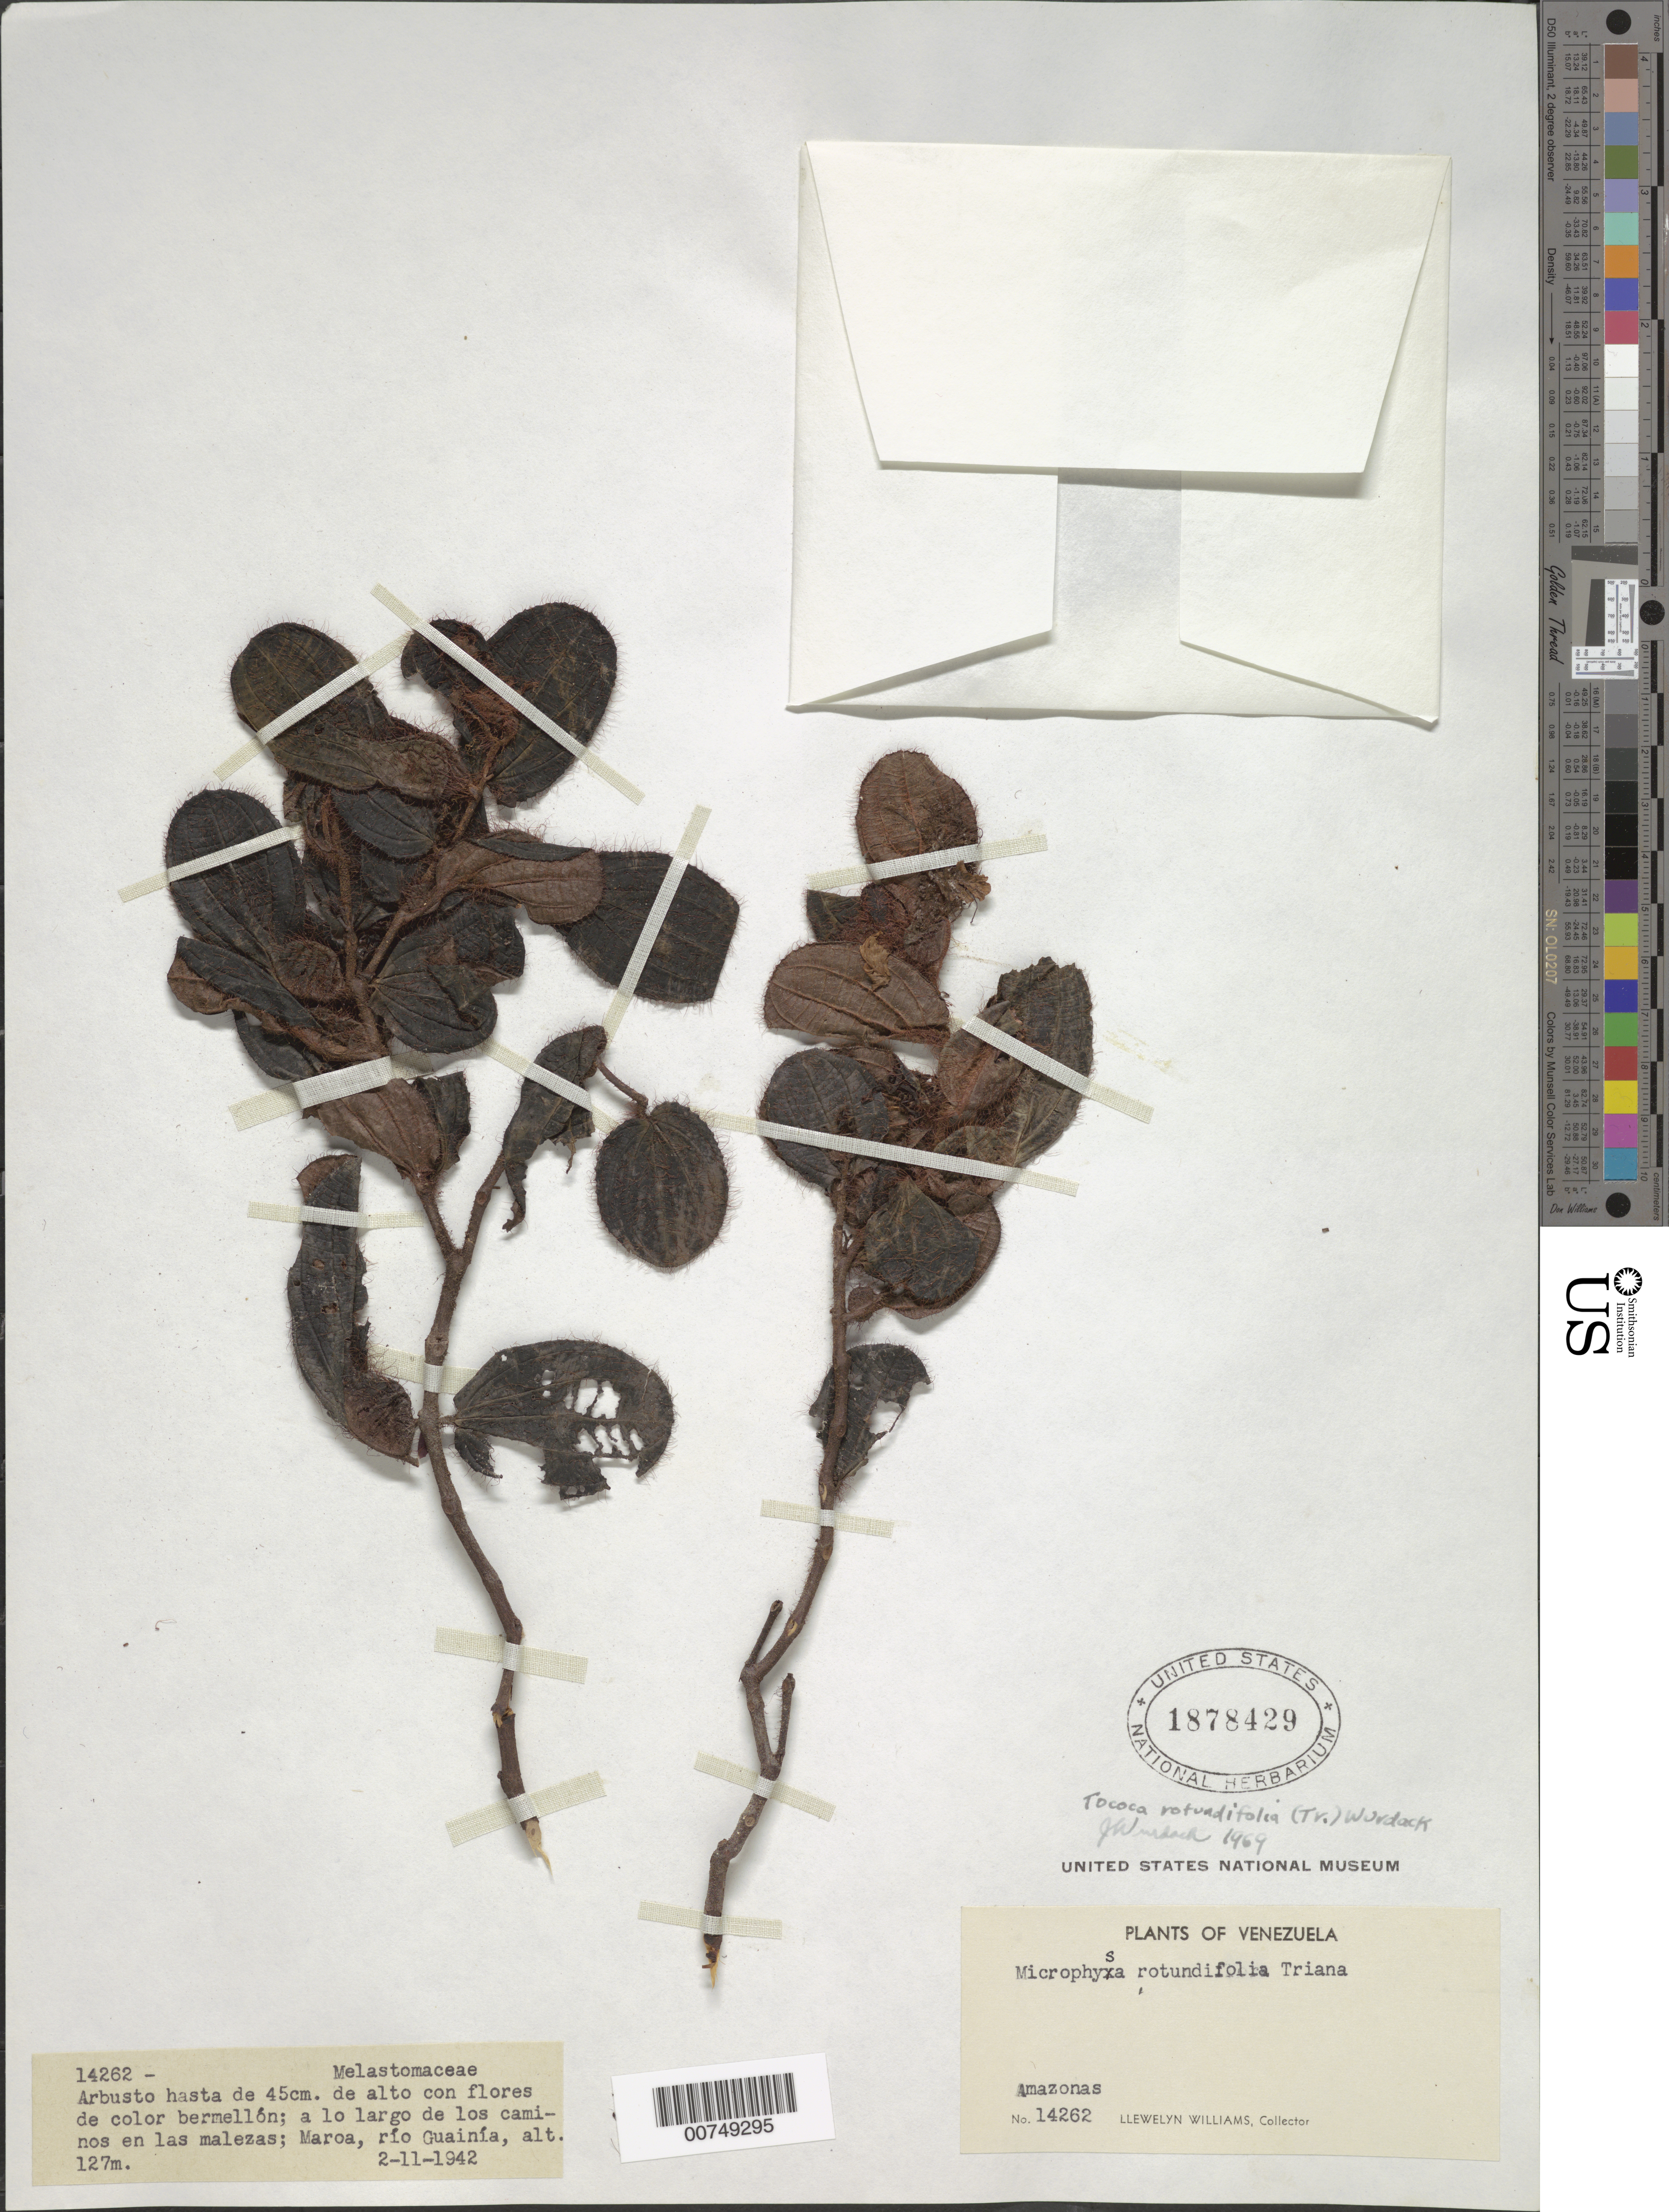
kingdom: Plantae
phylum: Tracheophyta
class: Magnoliopsida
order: Myrtales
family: Melastomataceae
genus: Tococa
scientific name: Tococa rotundifolia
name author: (Triana) Wurdack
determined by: Wurdack, John J., (US), US (UNITED STATES)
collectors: Ll. Williams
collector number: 14262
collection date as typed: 11-Feb-42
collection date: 1942-02-11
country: Venezuela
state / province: Amazonas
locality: Maroa, Río Guainía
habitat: A lo largo de los caminos en las mazelas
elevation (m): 127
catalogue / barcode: US 1878429